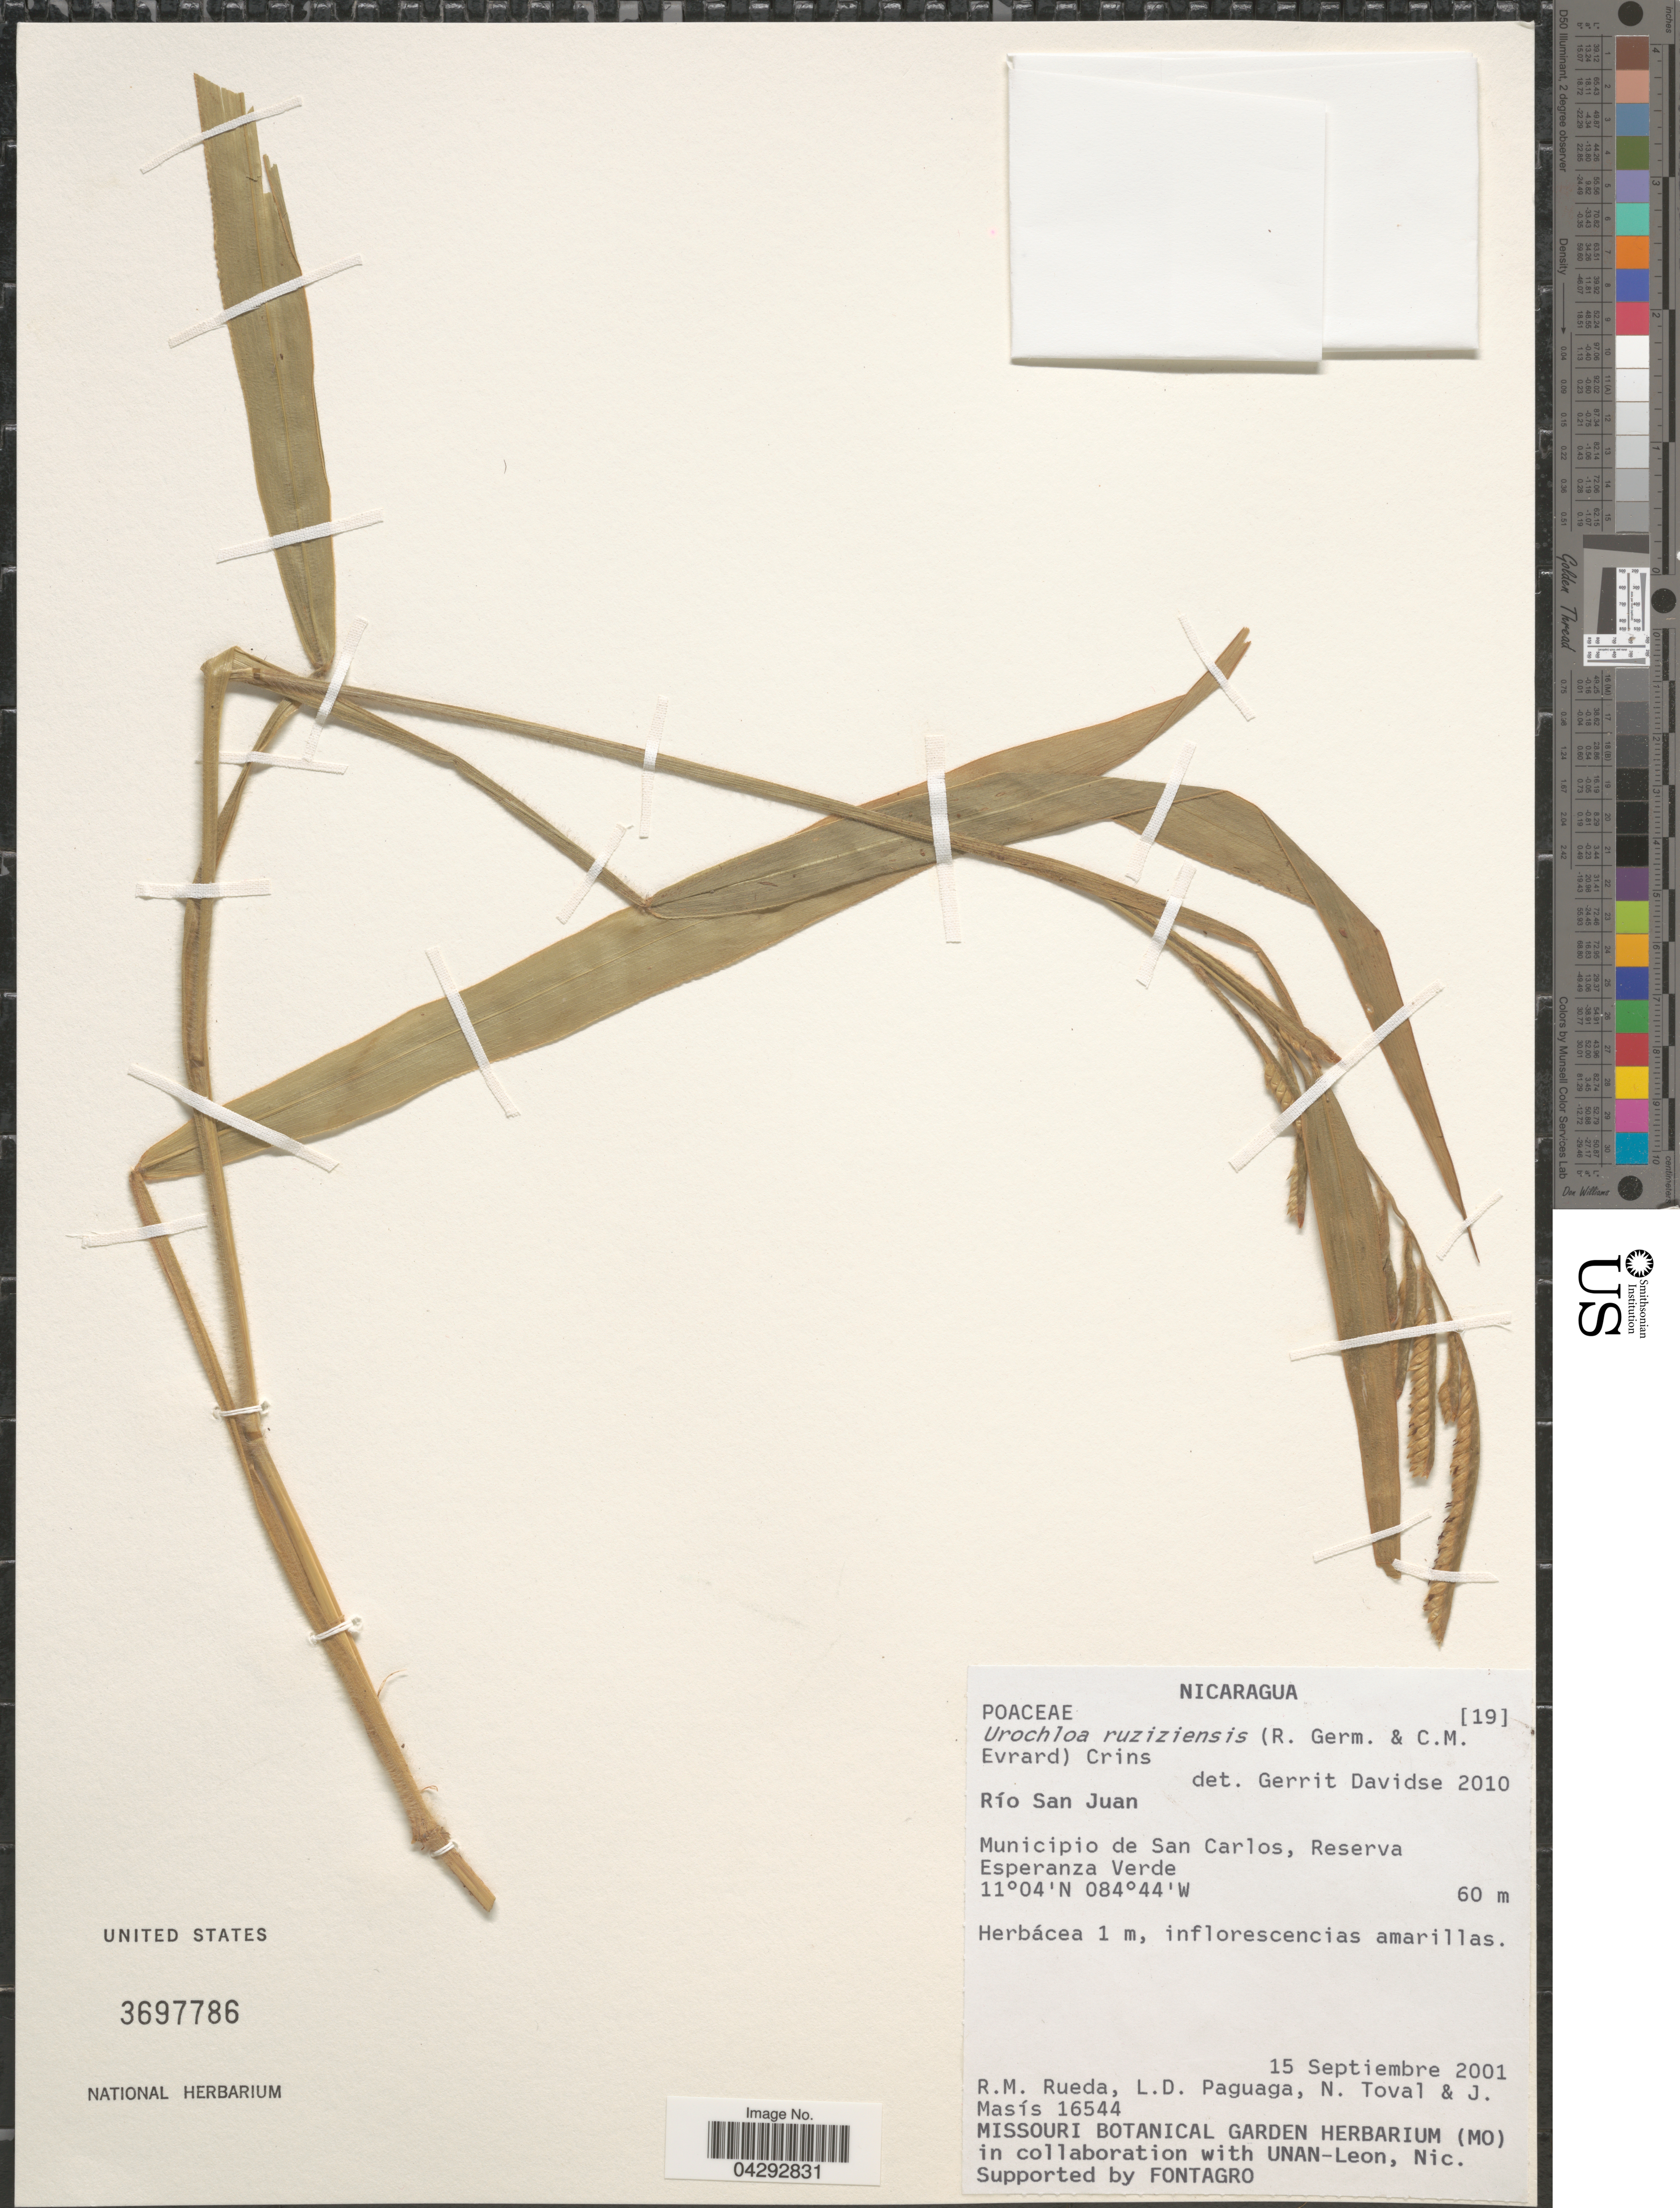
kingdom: Plantae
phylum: Tracheophyta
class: Liliopsida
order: Poales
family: Poaceae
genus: Urochloa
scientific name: Urochloa ruziziensis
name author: (R. Germ. & C.M. Evrard) Crins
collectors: R. Rueda, L. Paguaga, N. Toval & J. Masis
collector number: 16544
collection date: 2001-09-15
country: Nicaragua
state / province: Rio San Juan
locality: Municipio de San Carlos, Reserva Esperanza Verde.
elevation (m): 60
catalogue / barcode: US 3697786